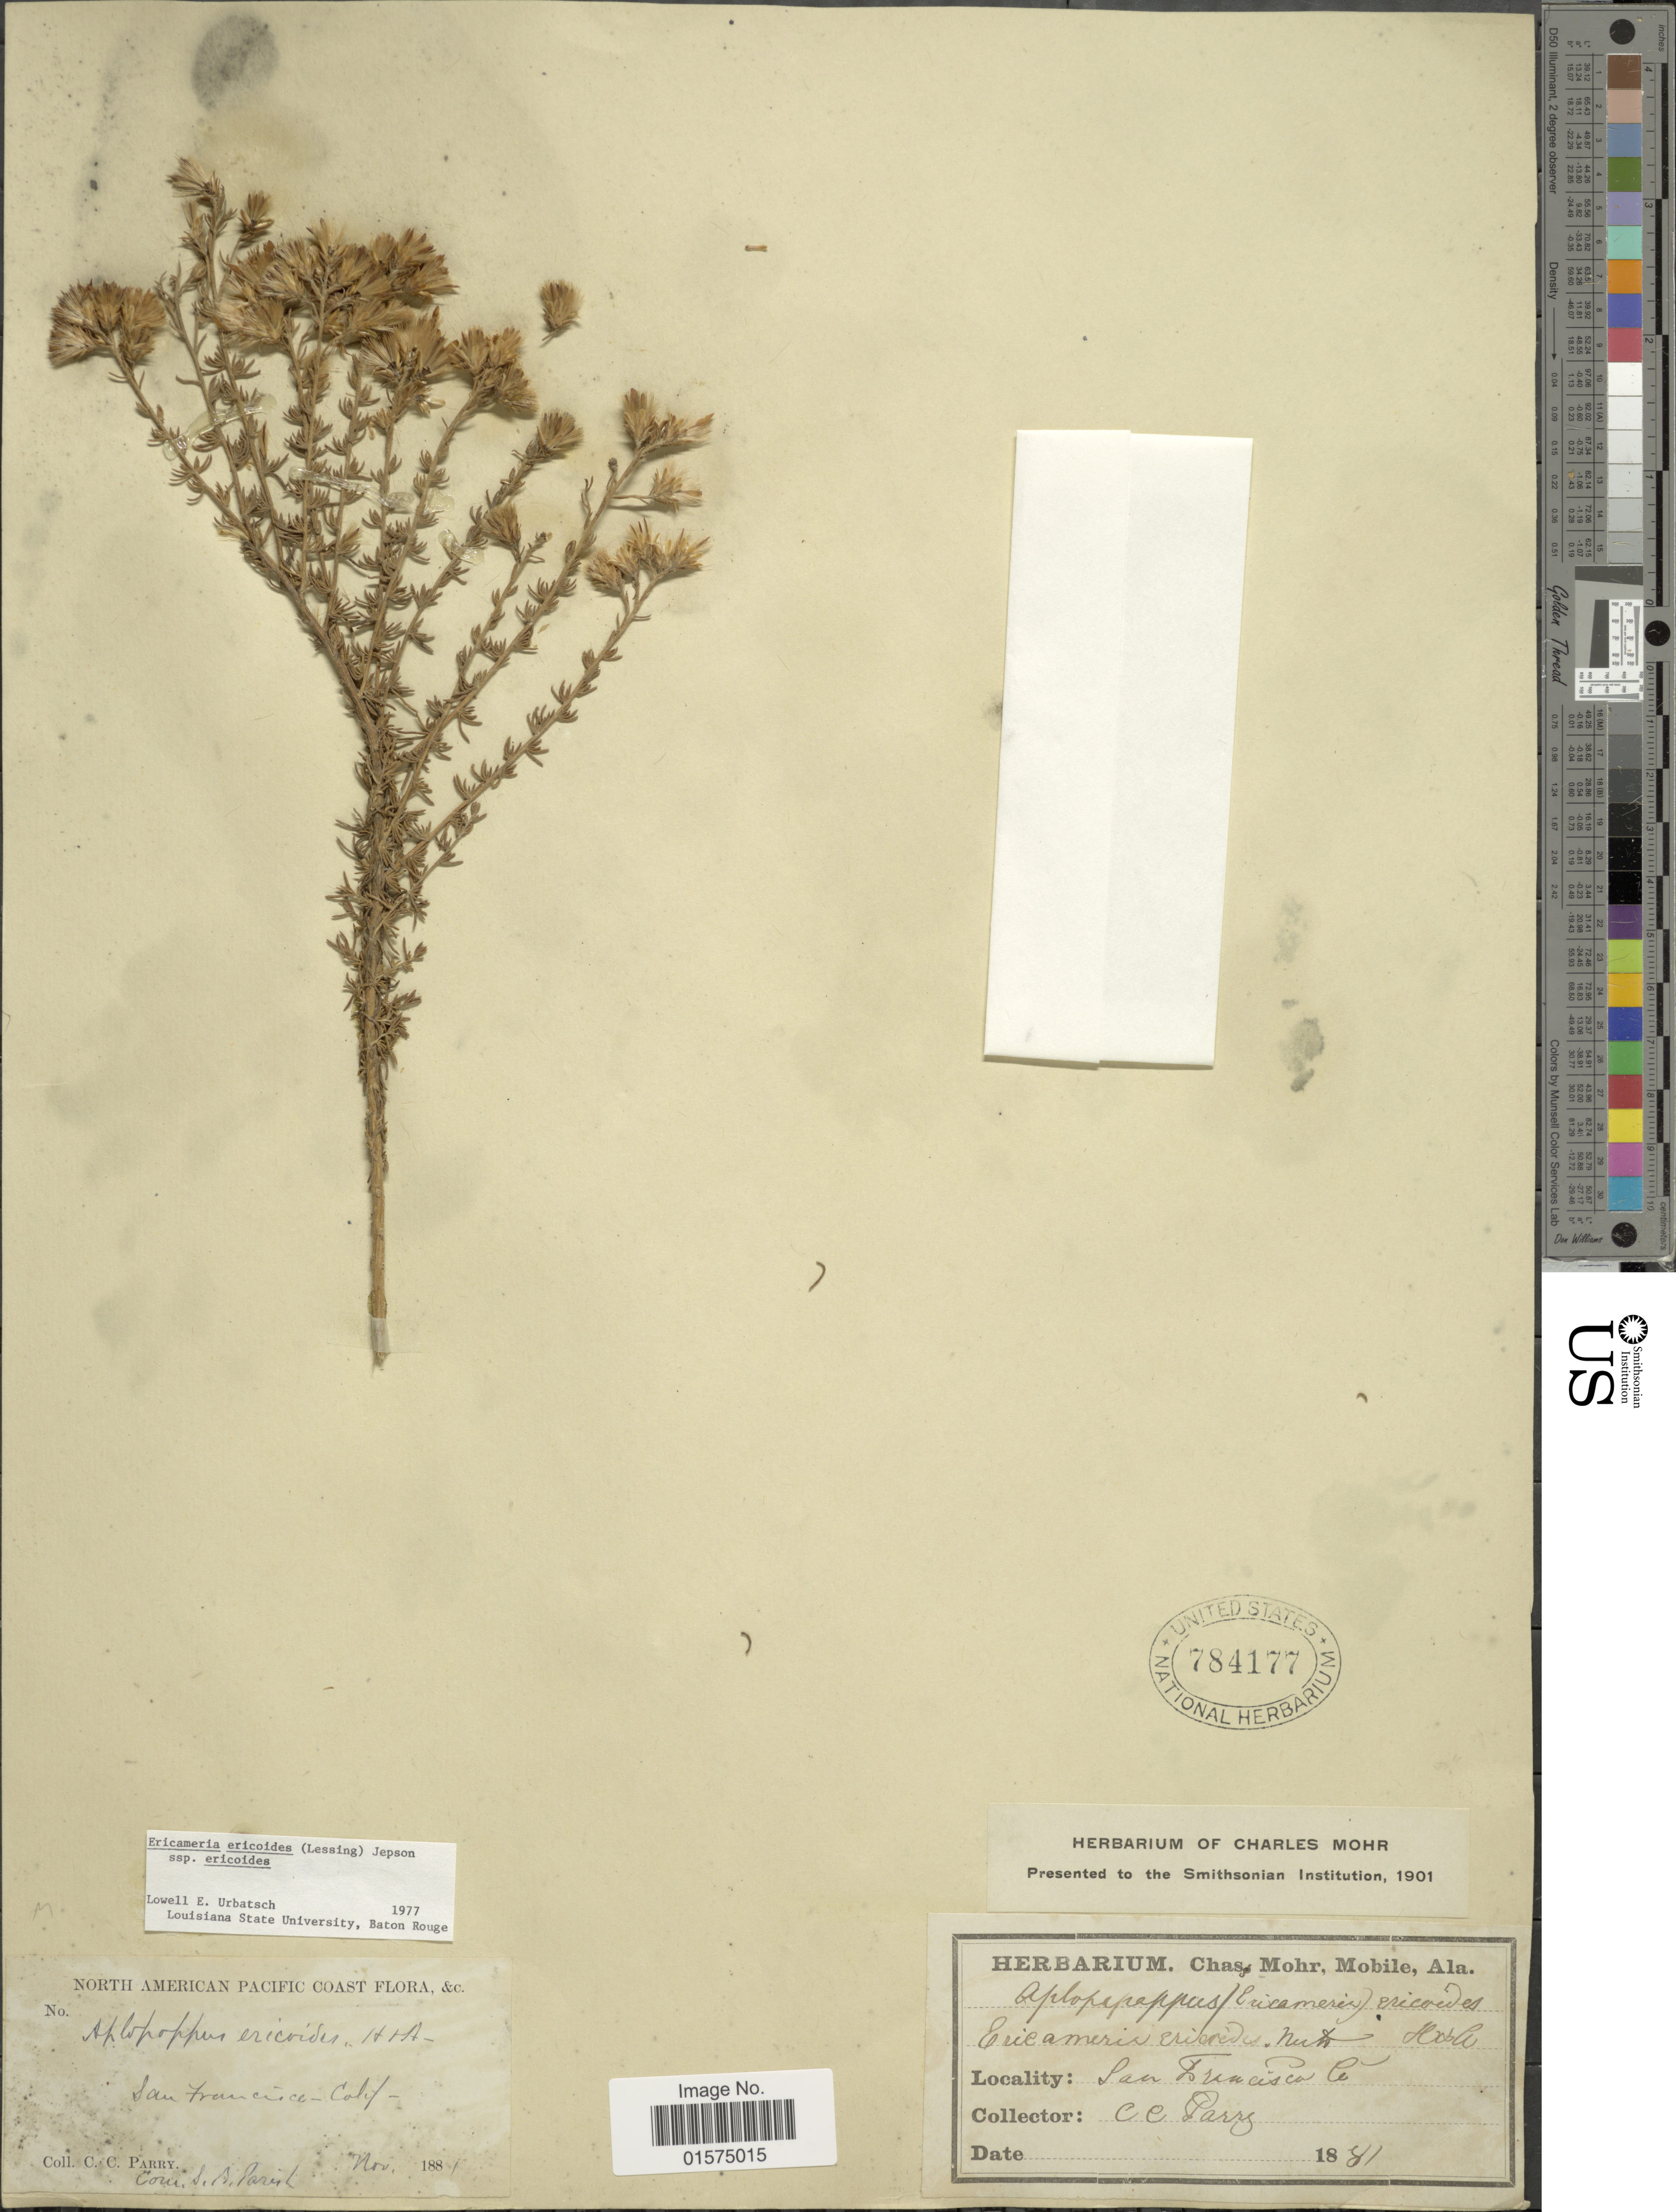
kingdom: Plantae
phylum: Tracheophyta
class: Magnoliopsida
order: Asterales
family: Asteraceae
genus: Ericameria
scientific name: Ericameria ericoides subsp. ericoides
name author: (Less.) Nutt. ex Jeps.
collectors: C. C. Parry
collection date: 1881-11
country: United States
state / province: California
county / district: San Francisco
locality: San Francisco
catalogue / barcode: US 784177